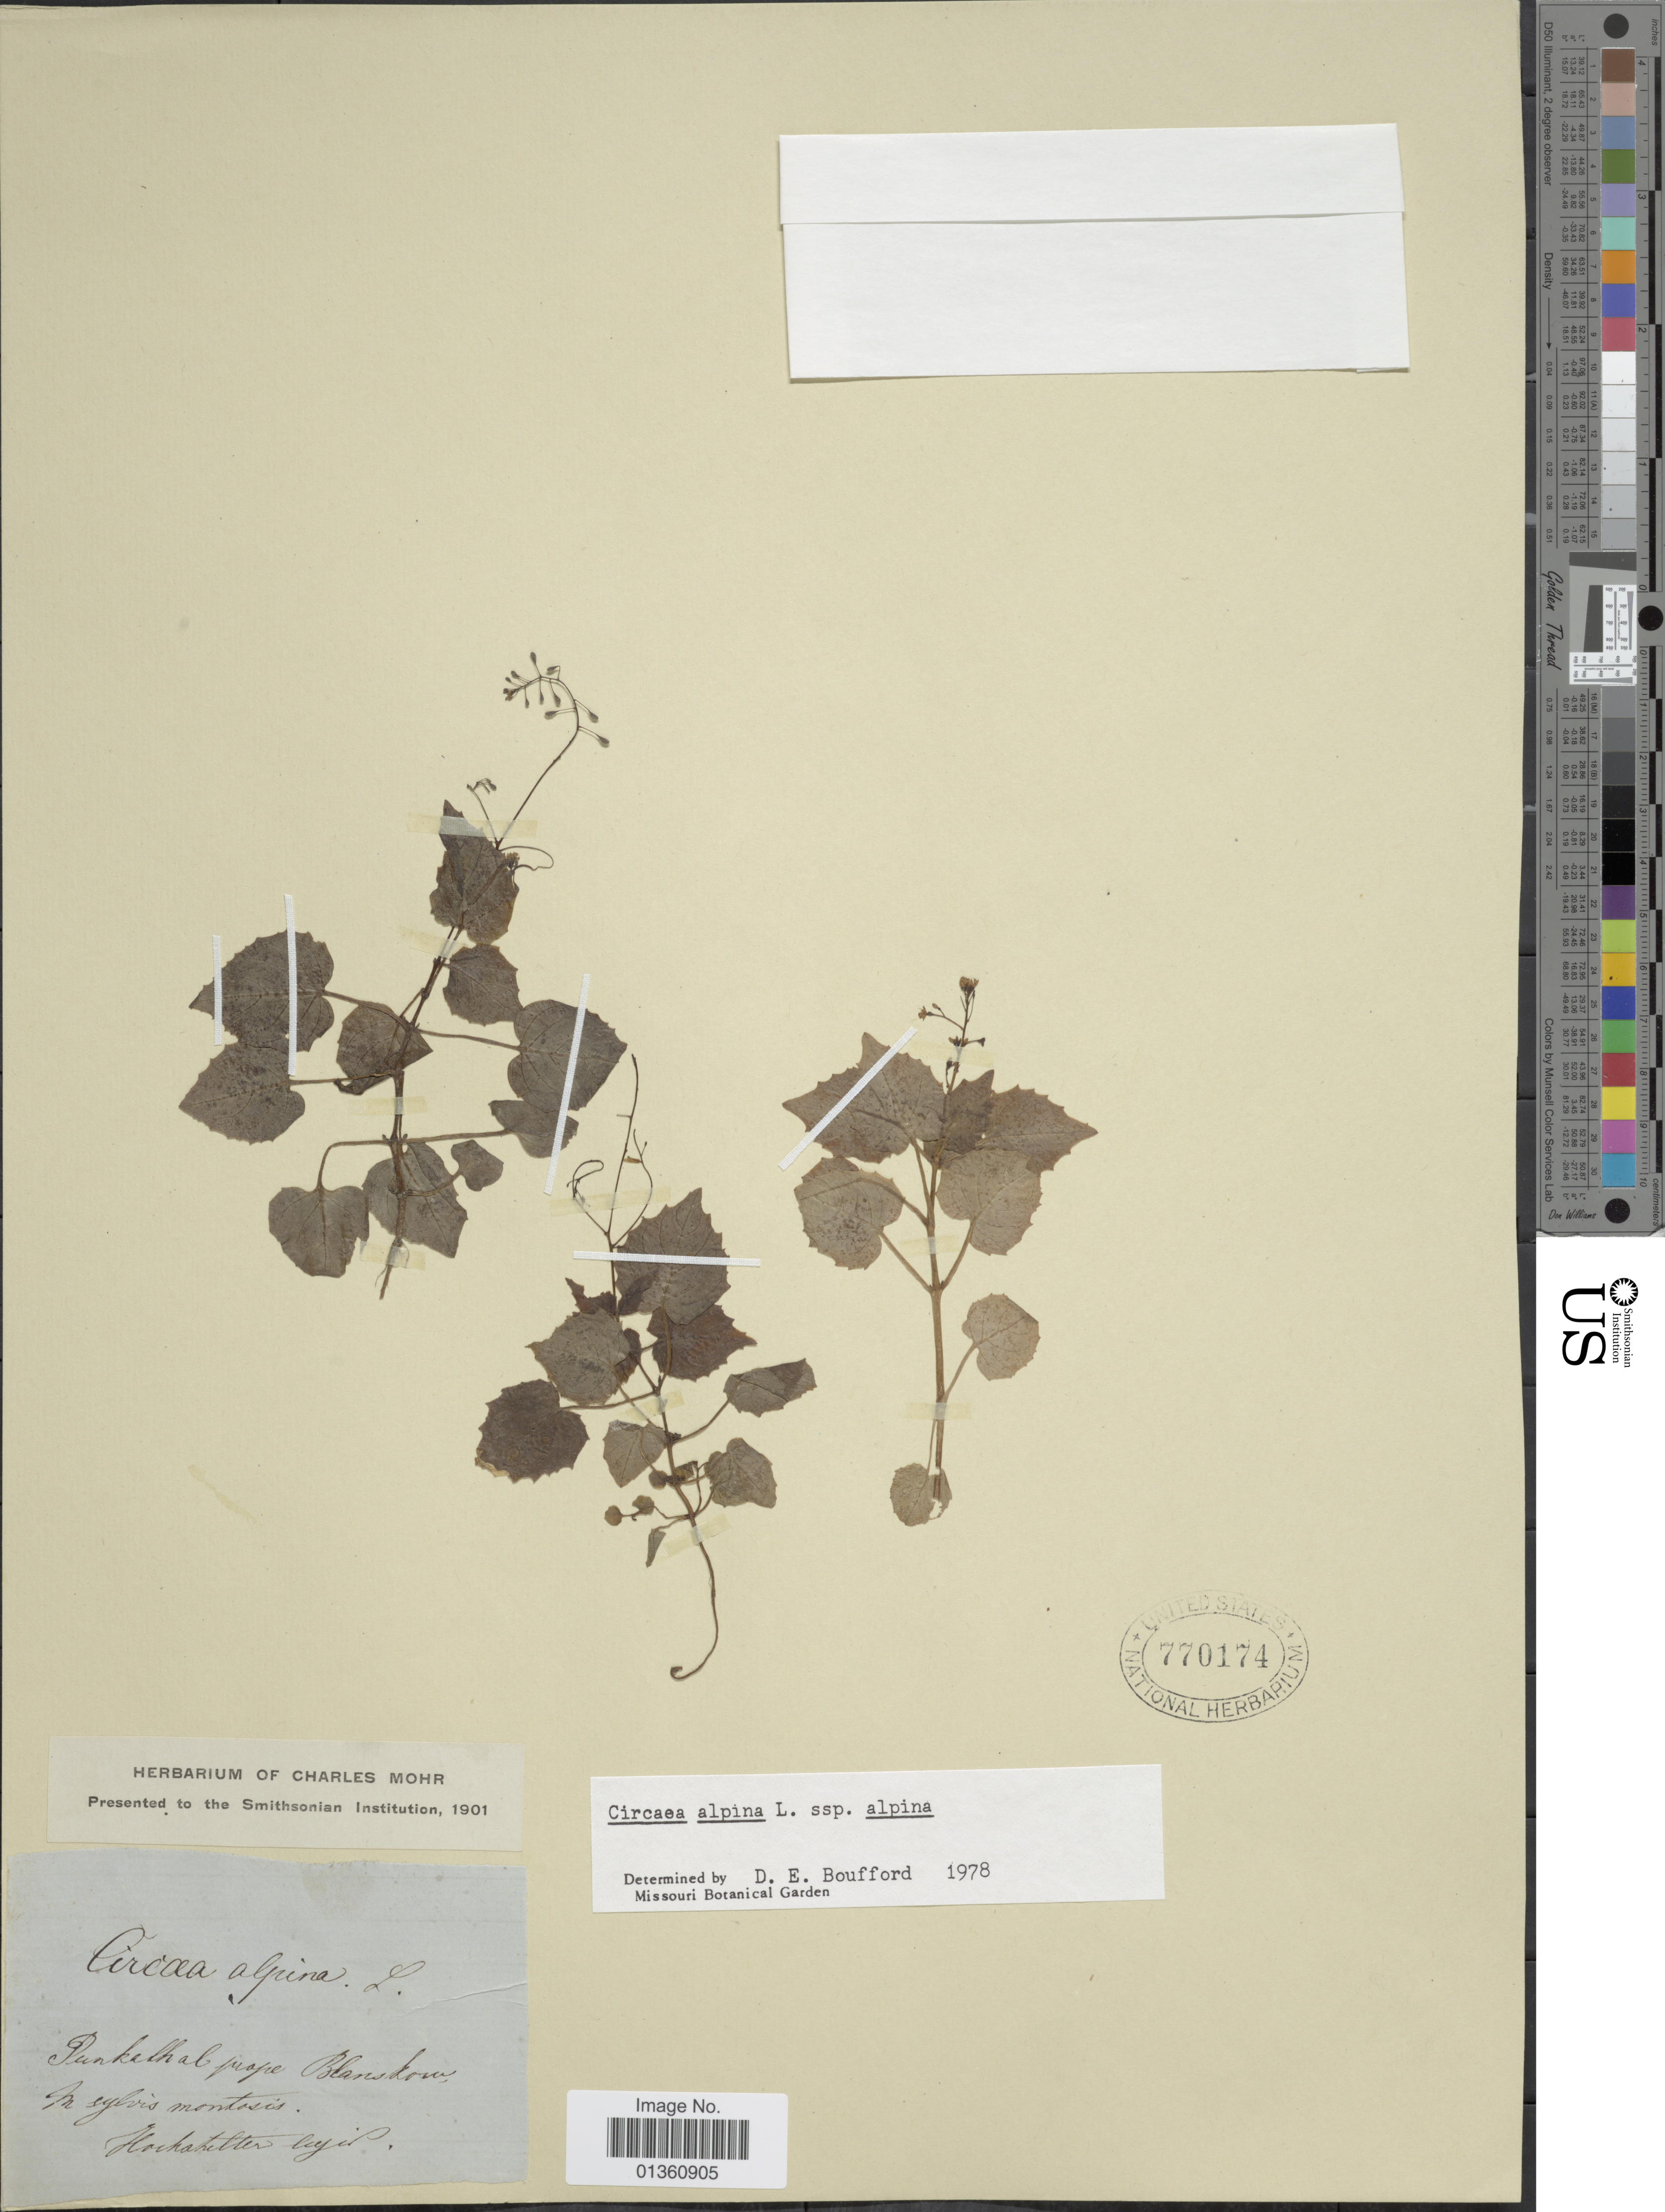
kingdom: Plantae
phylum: Tracheophyta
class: Magnoliopsida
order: Myrtales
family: Onagraceae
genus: Circaea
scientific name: Circaea alpina subsp. alpina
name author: L.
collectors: -. Hochstetter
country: Czechia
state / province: South Moravian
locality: Punkalhal prope Blanskow, in sylvis montosis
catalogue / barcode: US 770174